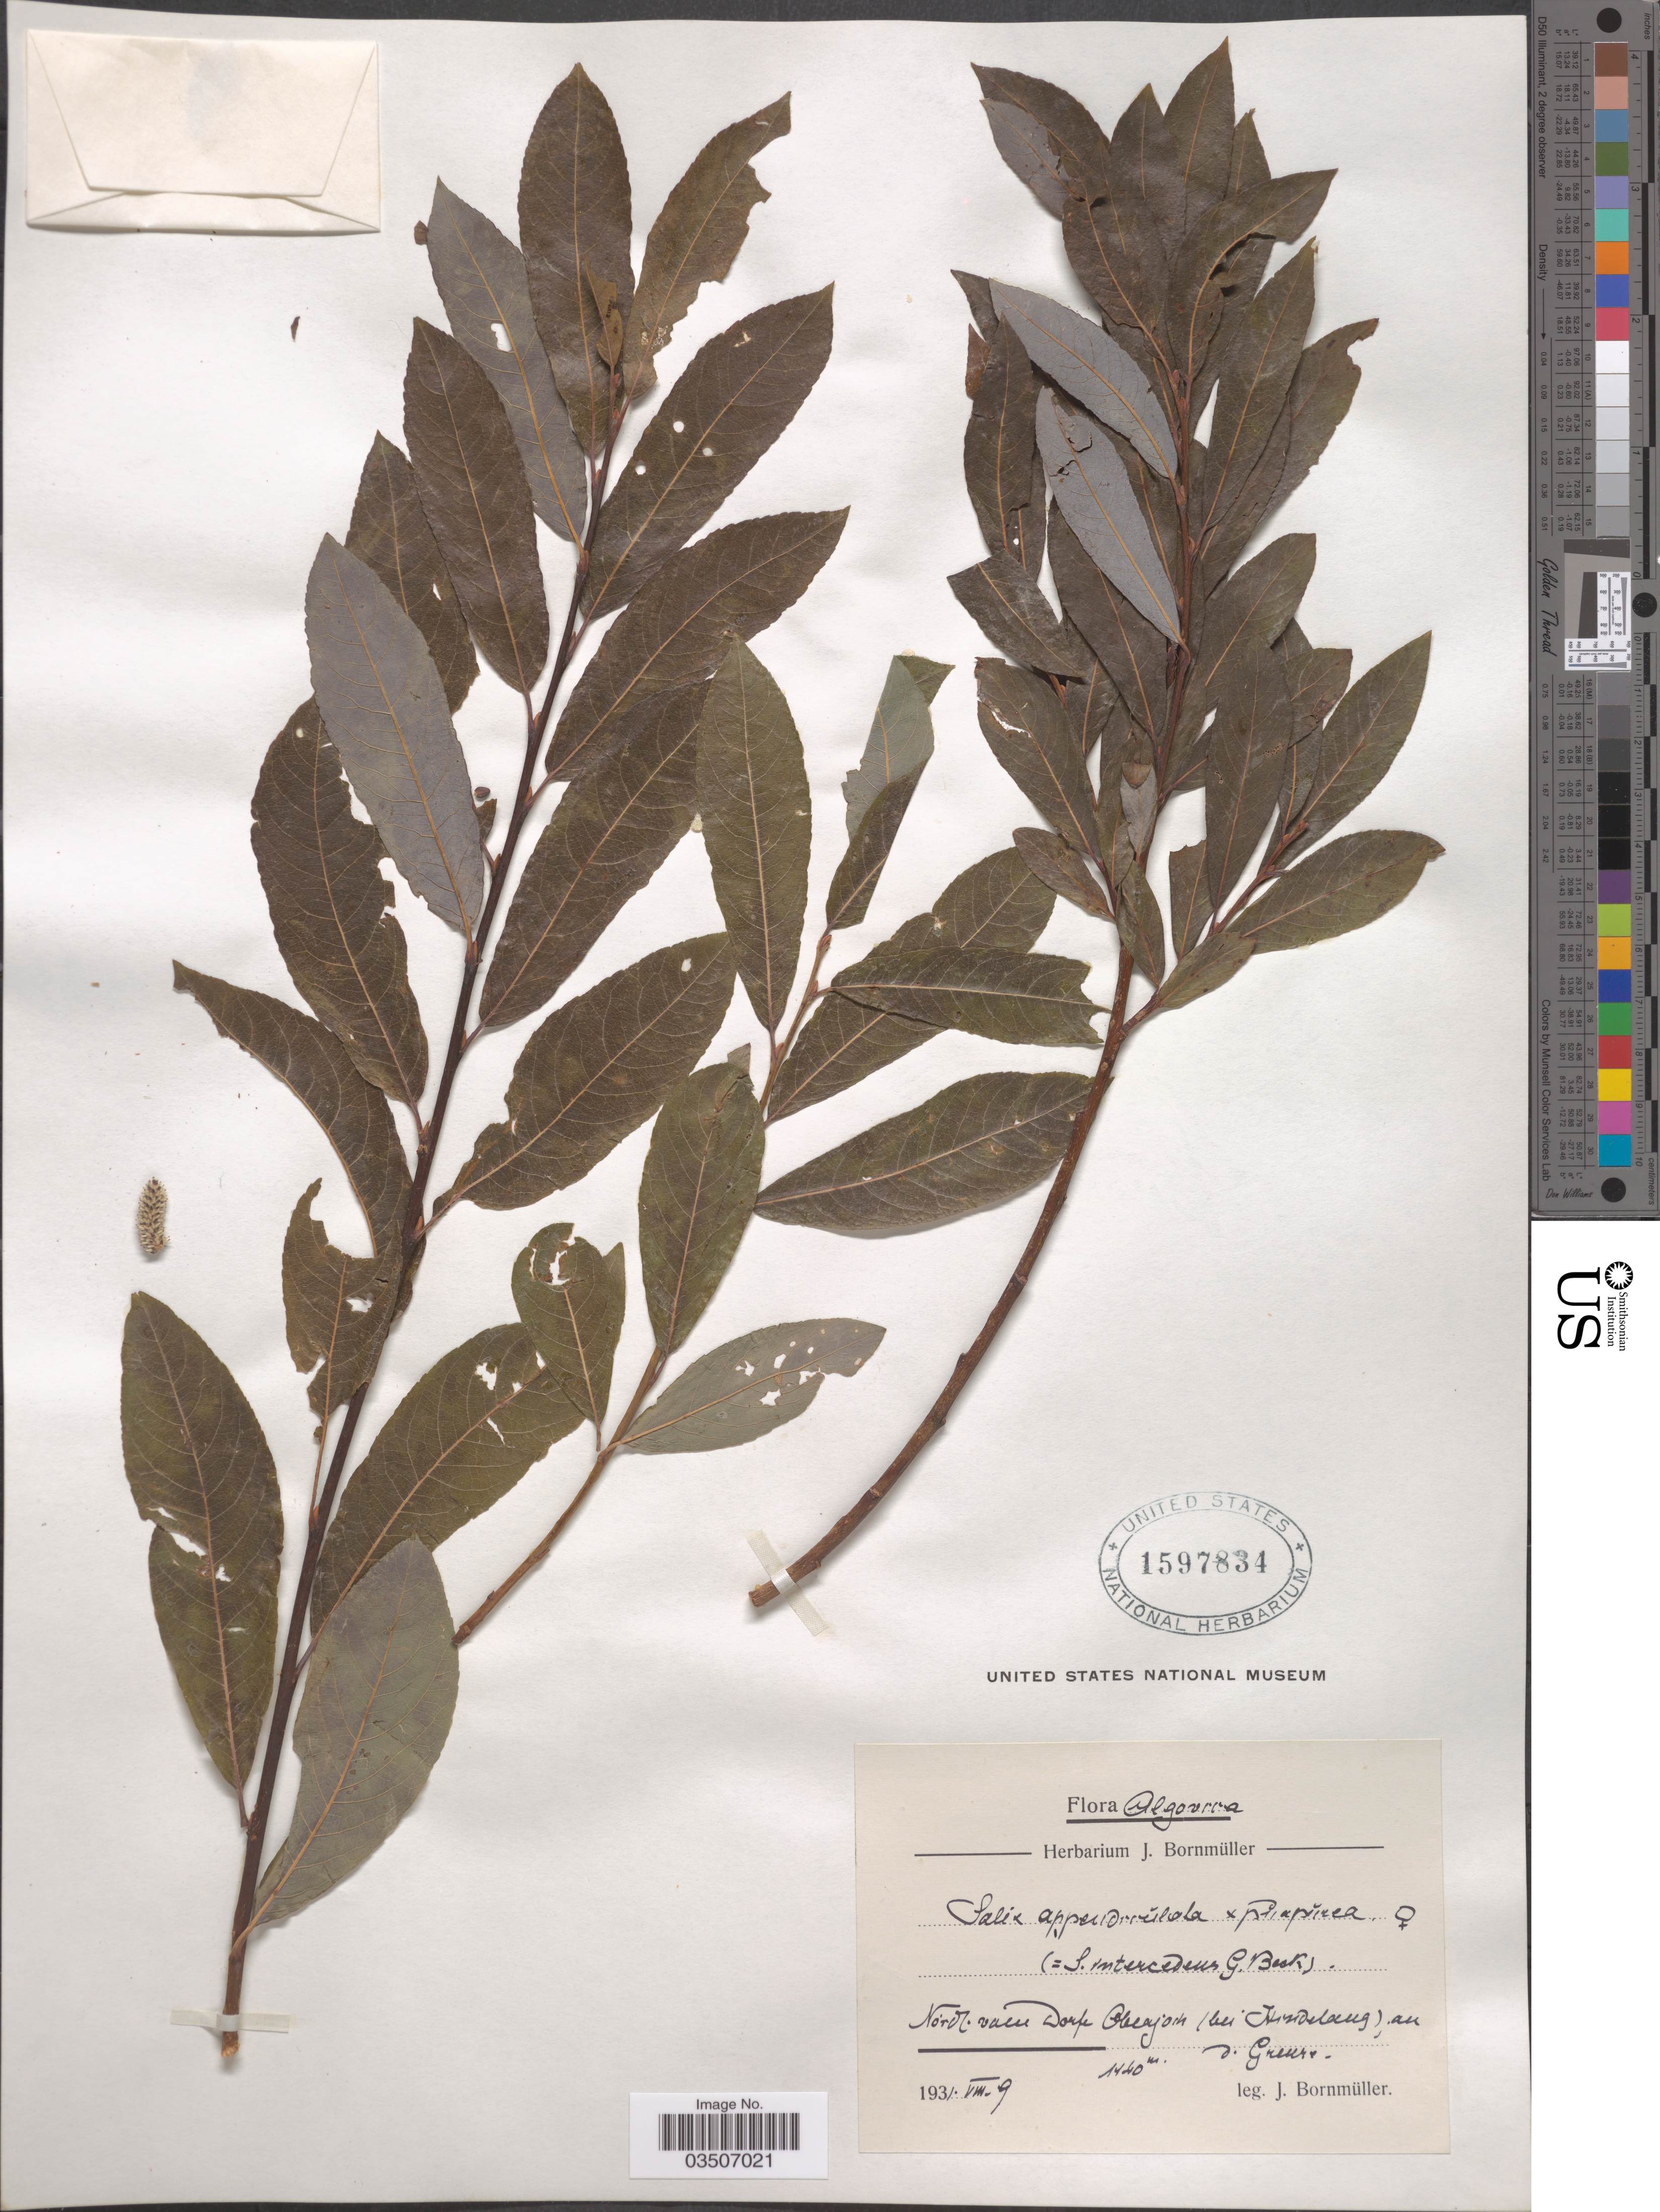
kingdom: Plantae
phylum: Tracheophyta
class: Magnoliopsida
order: Malpighiales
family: Salicaceae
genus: Salix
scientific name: Salix appendiculata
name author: Vill.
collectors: J. Bornmüller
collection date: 1931-08-09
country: Germany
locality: Algovia. Nodt vam [interpreted] Dorf Oberjoch (bei Hindelang); an d. Greure [interpreted].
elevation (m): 1440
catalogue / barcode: US 1597834